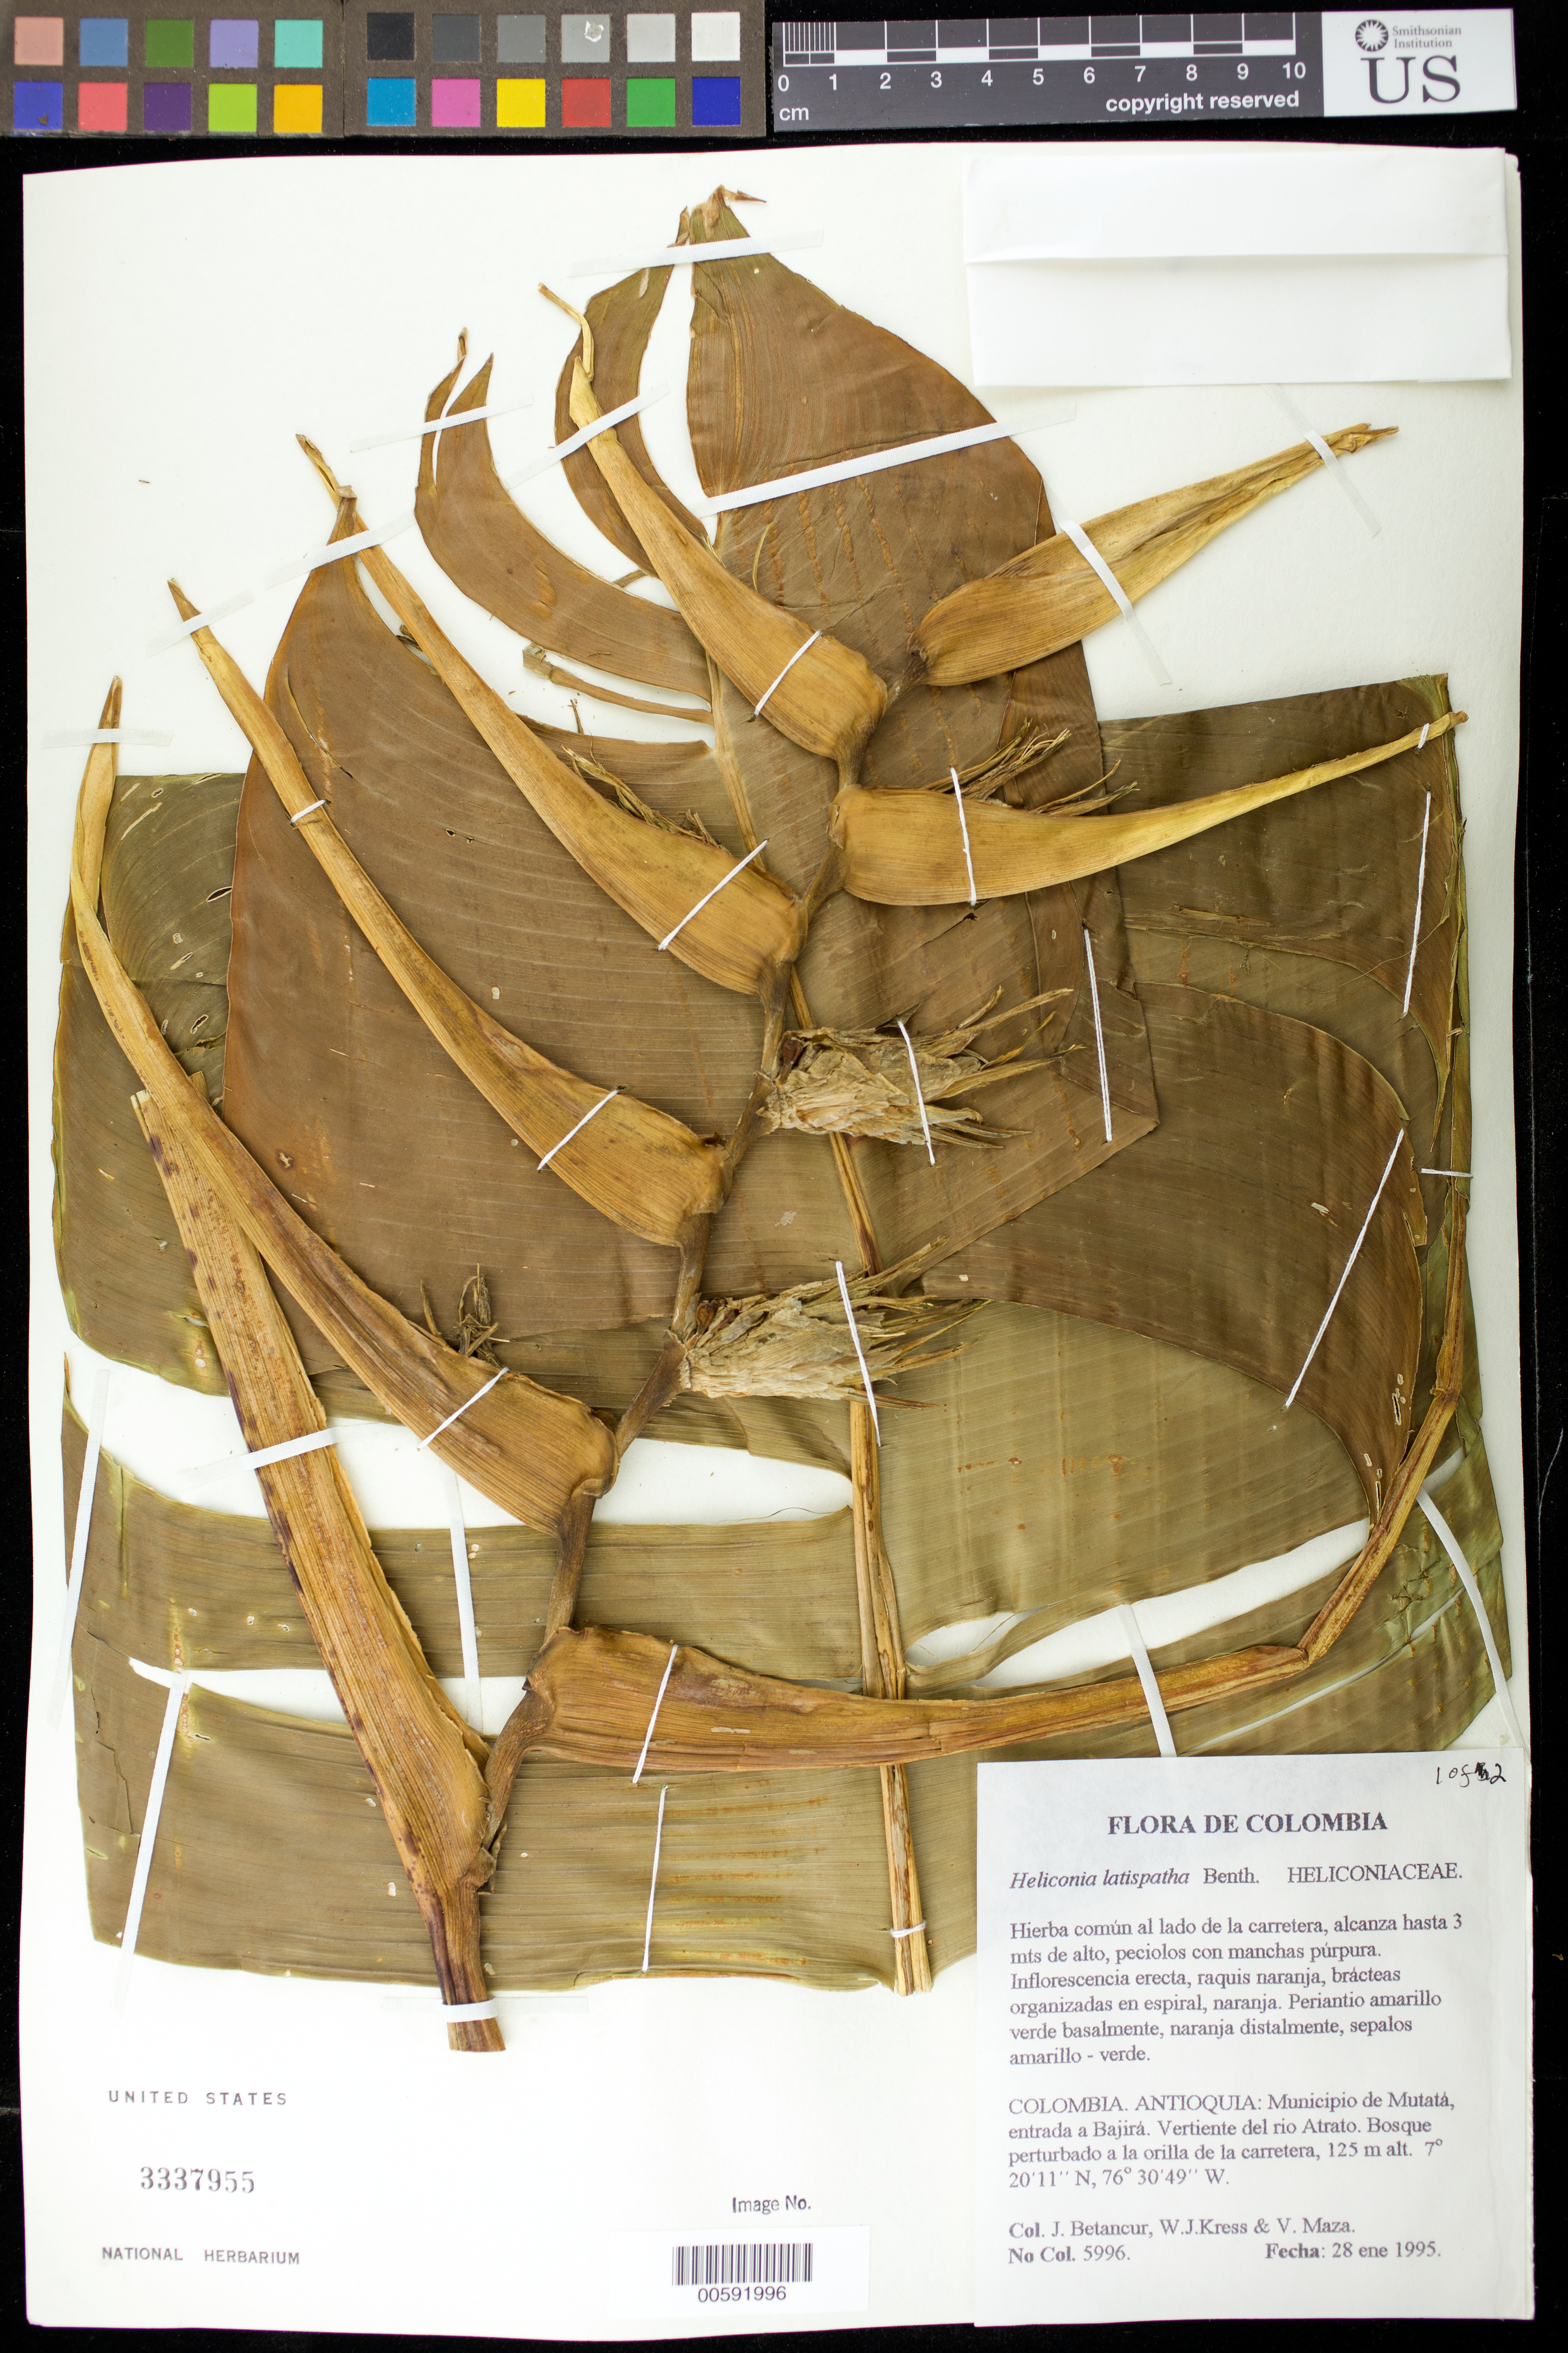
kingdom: Plantae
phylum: Tracheophyta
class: Liliopsida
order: Zingiberales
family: Heliconiaceae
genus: Heliconia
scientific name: Heliconia latispatha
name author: Benth.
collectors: J. C. Betancur, W. J. Kress & V. Maza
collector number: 5996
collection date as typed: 28 Jan 1995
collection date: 1995-01-28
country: Colombia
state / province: Antioquia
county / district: Mutata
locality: Road to Bajira, 19 km from turnoff of main highway.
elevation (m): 55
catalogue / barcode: US 3337955